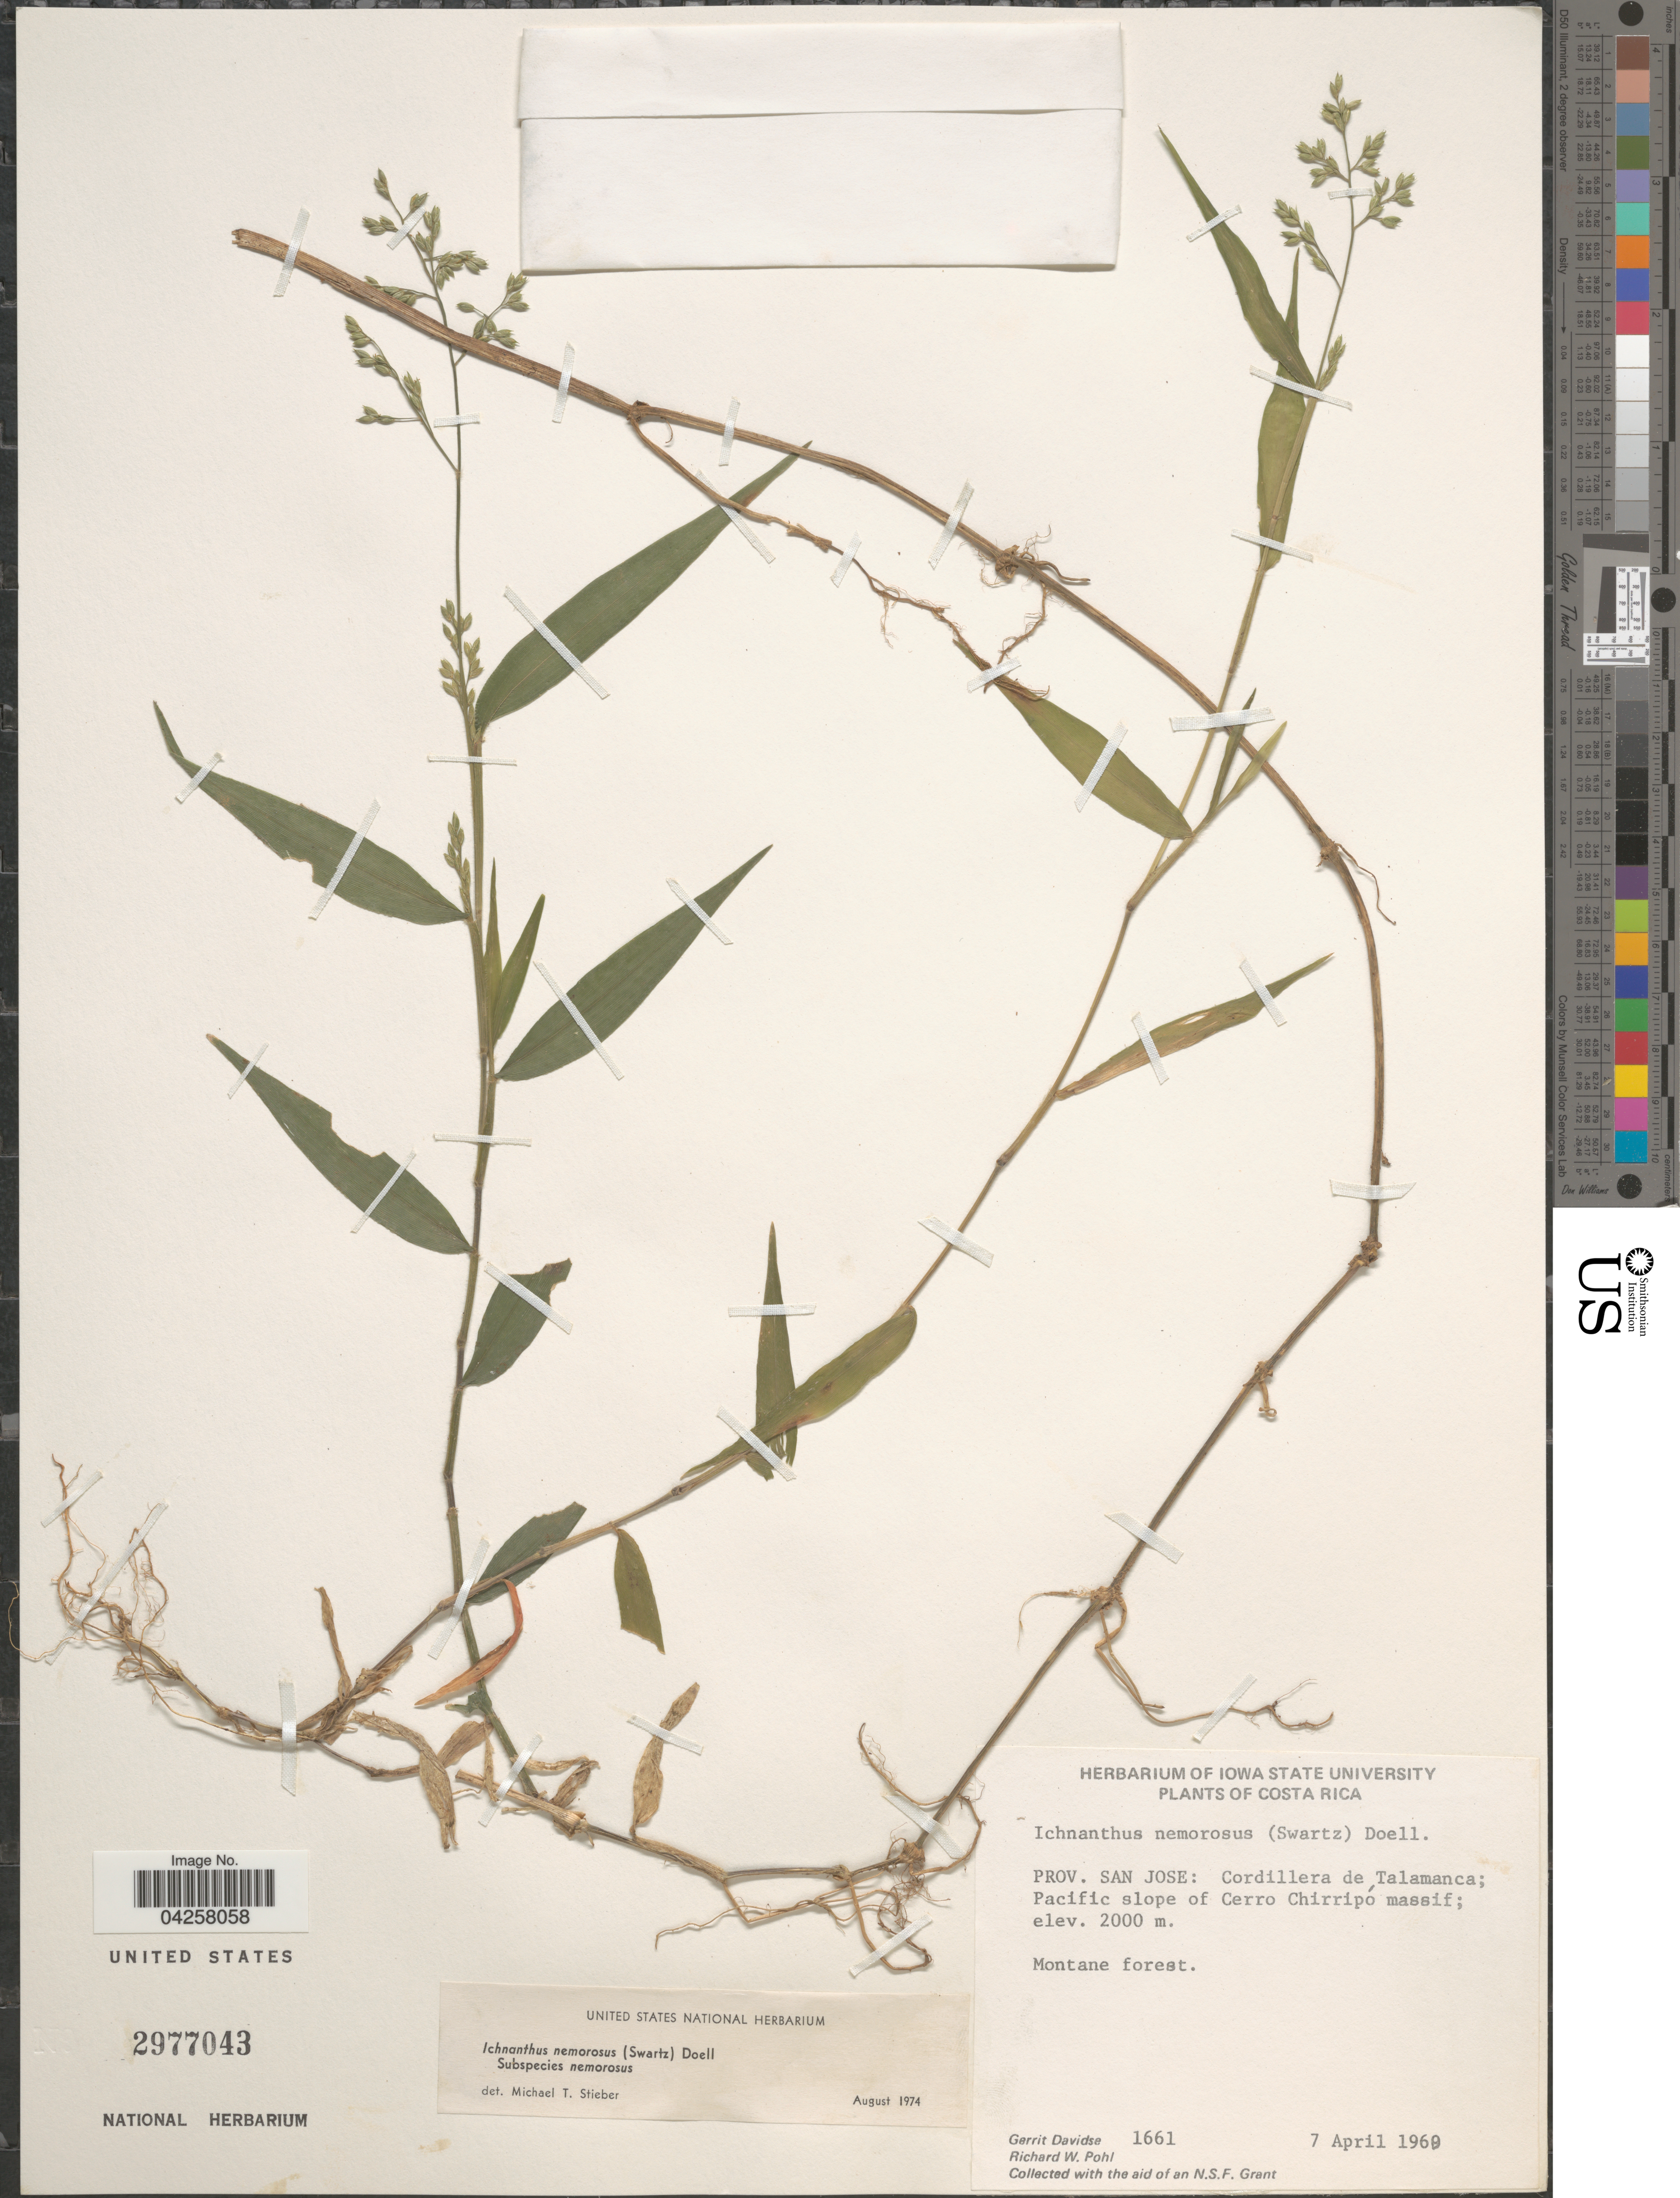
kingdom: Plantae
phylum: Tracheophyta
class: Liliopsida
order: Poales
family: Poaceae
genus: Ichnanthus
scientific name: Ichnanthus nemorosus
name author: (Sw.) Döll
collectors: G. Davidse & R. W. Pohl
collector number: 1661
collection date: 1969-04-07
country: Costa Rica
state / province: San José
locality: Cordillera de Talamanca; Pacific slope of Cerro Chirripó massif.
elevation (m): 2000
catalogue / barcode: US 2977043